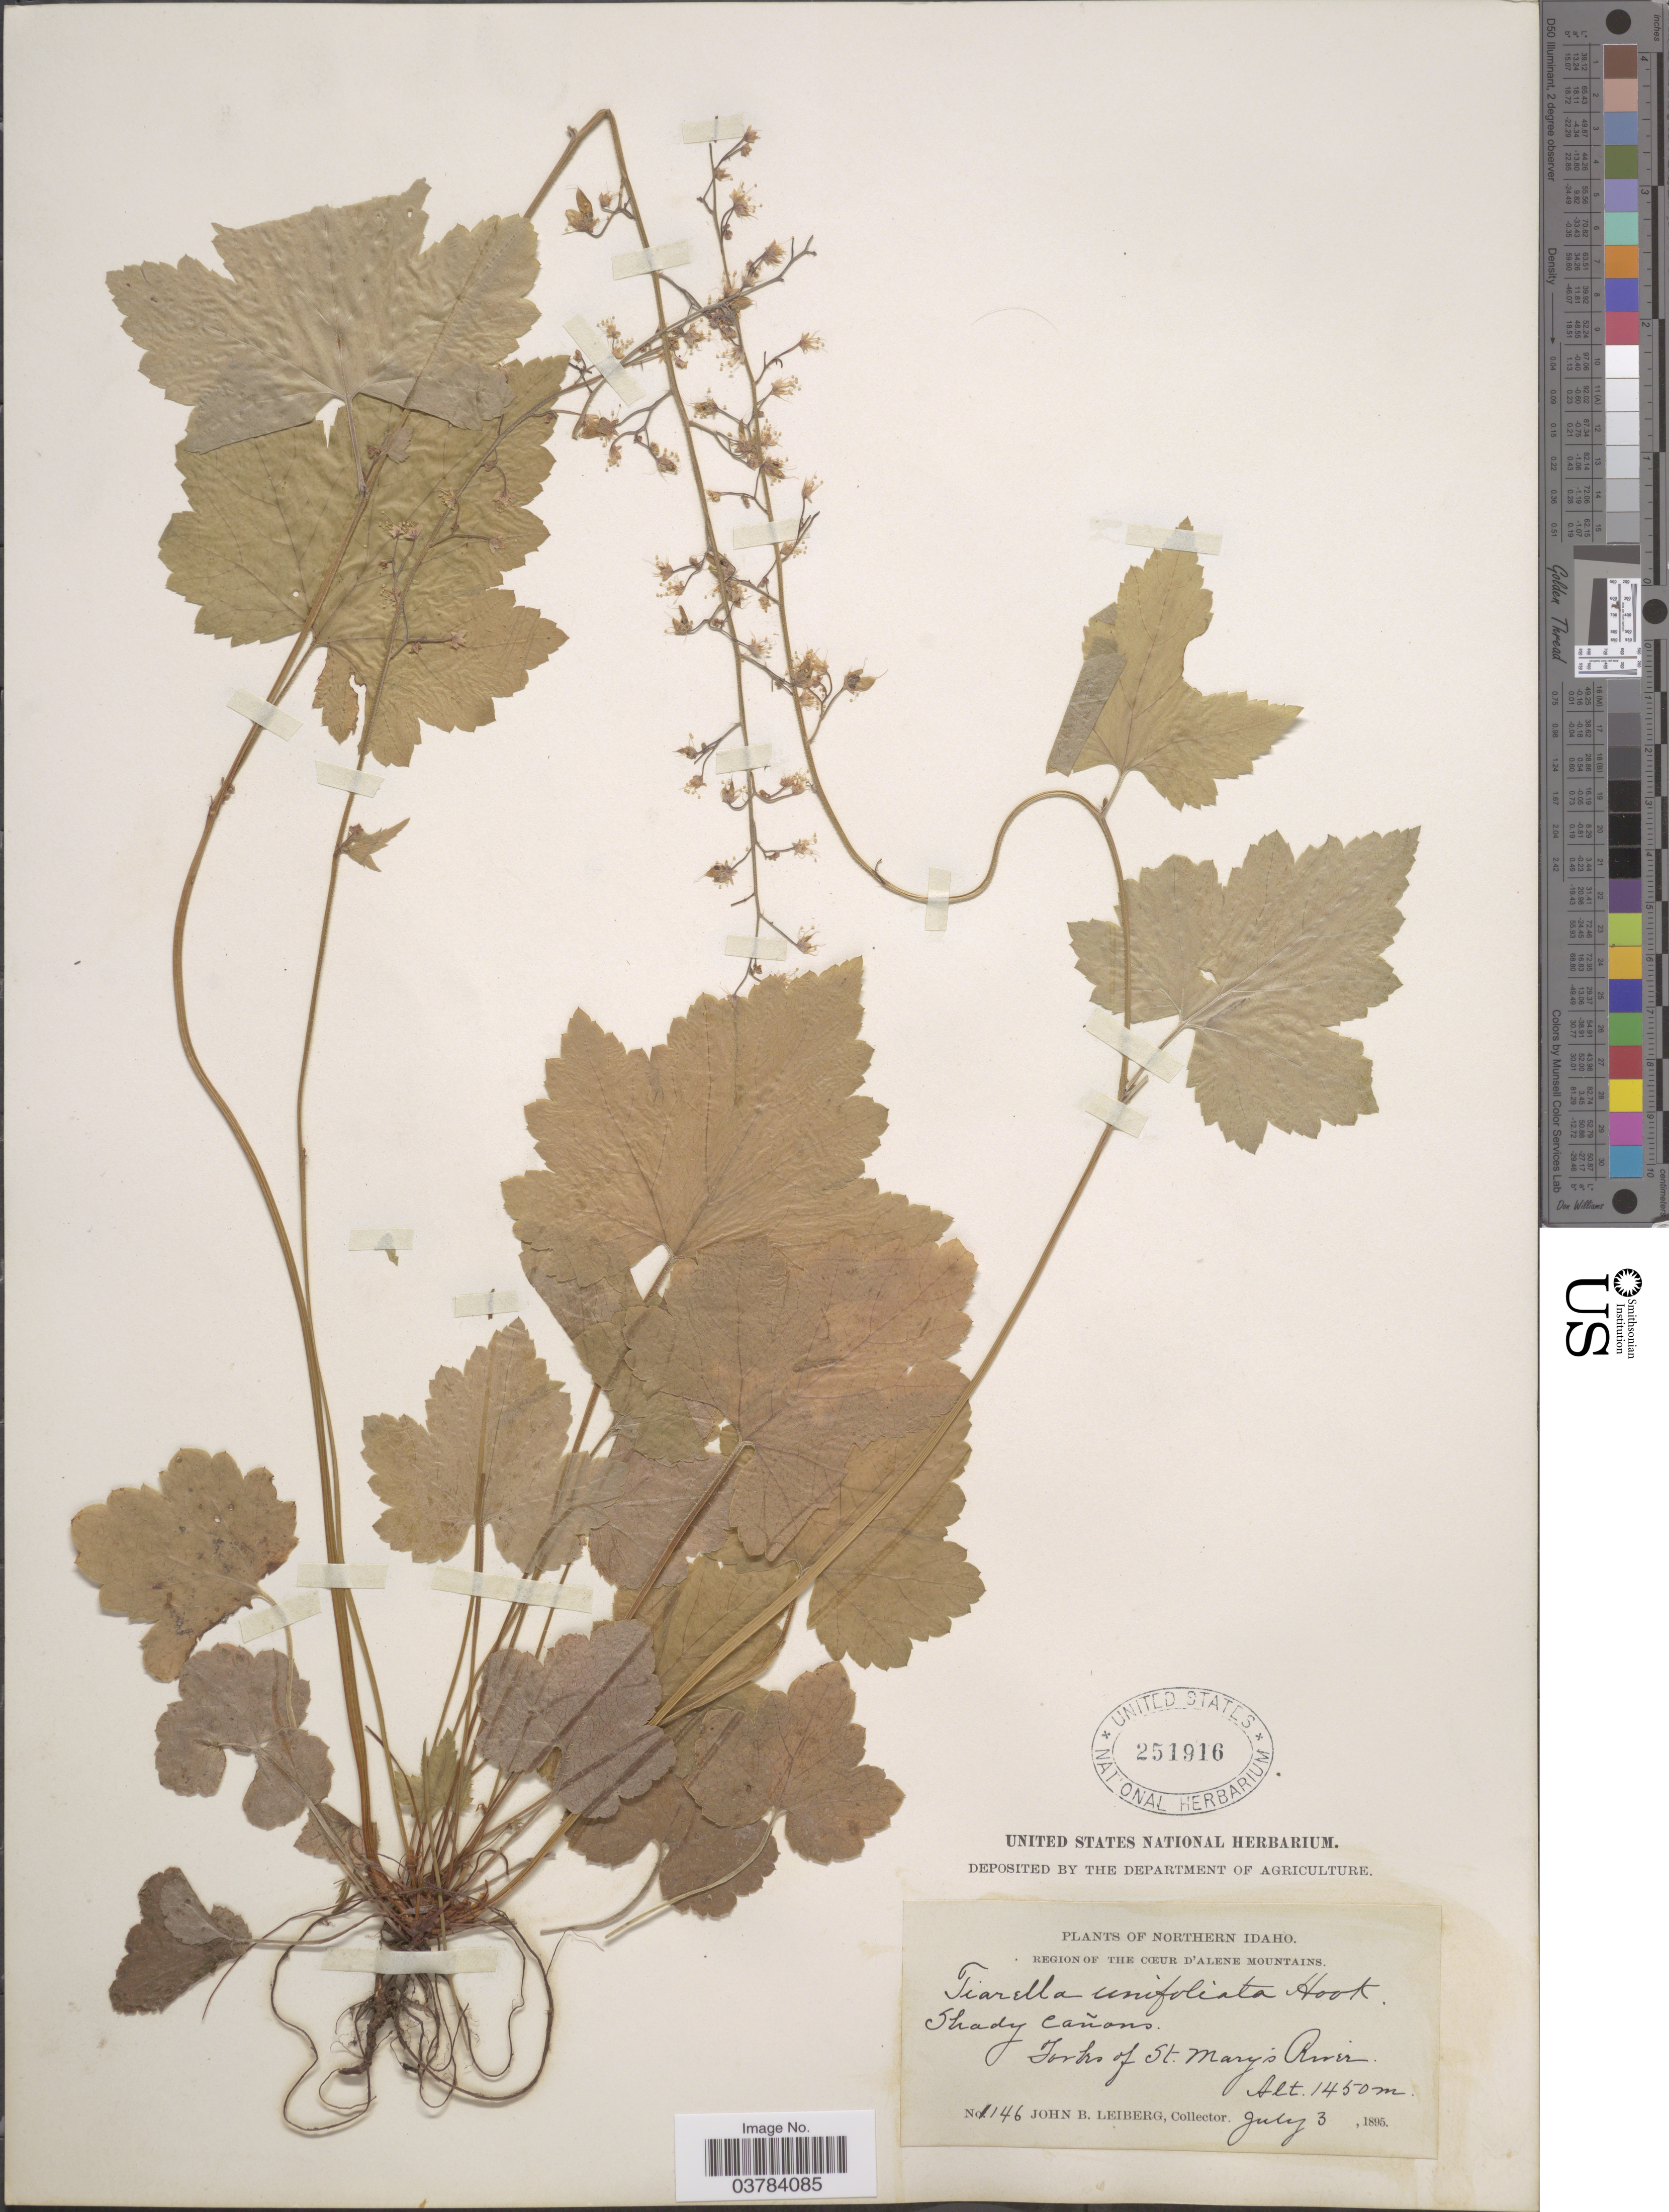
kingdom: Plantae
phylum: Tracheophyta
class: Magnoliopsida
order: Saxifragales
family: Saxifragaceae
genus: Tiarella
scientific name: Tiarella unifoliata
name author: Hook.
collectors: J. B. Leiberg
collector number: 1146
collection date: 1895-07-03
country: United States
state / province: Idaho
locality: Northern Idaho. Region of the Cœur d'Alene Mountains. Shady Cañons. Forks of St. Mary's River.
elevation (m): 1450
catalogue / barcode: US 251916